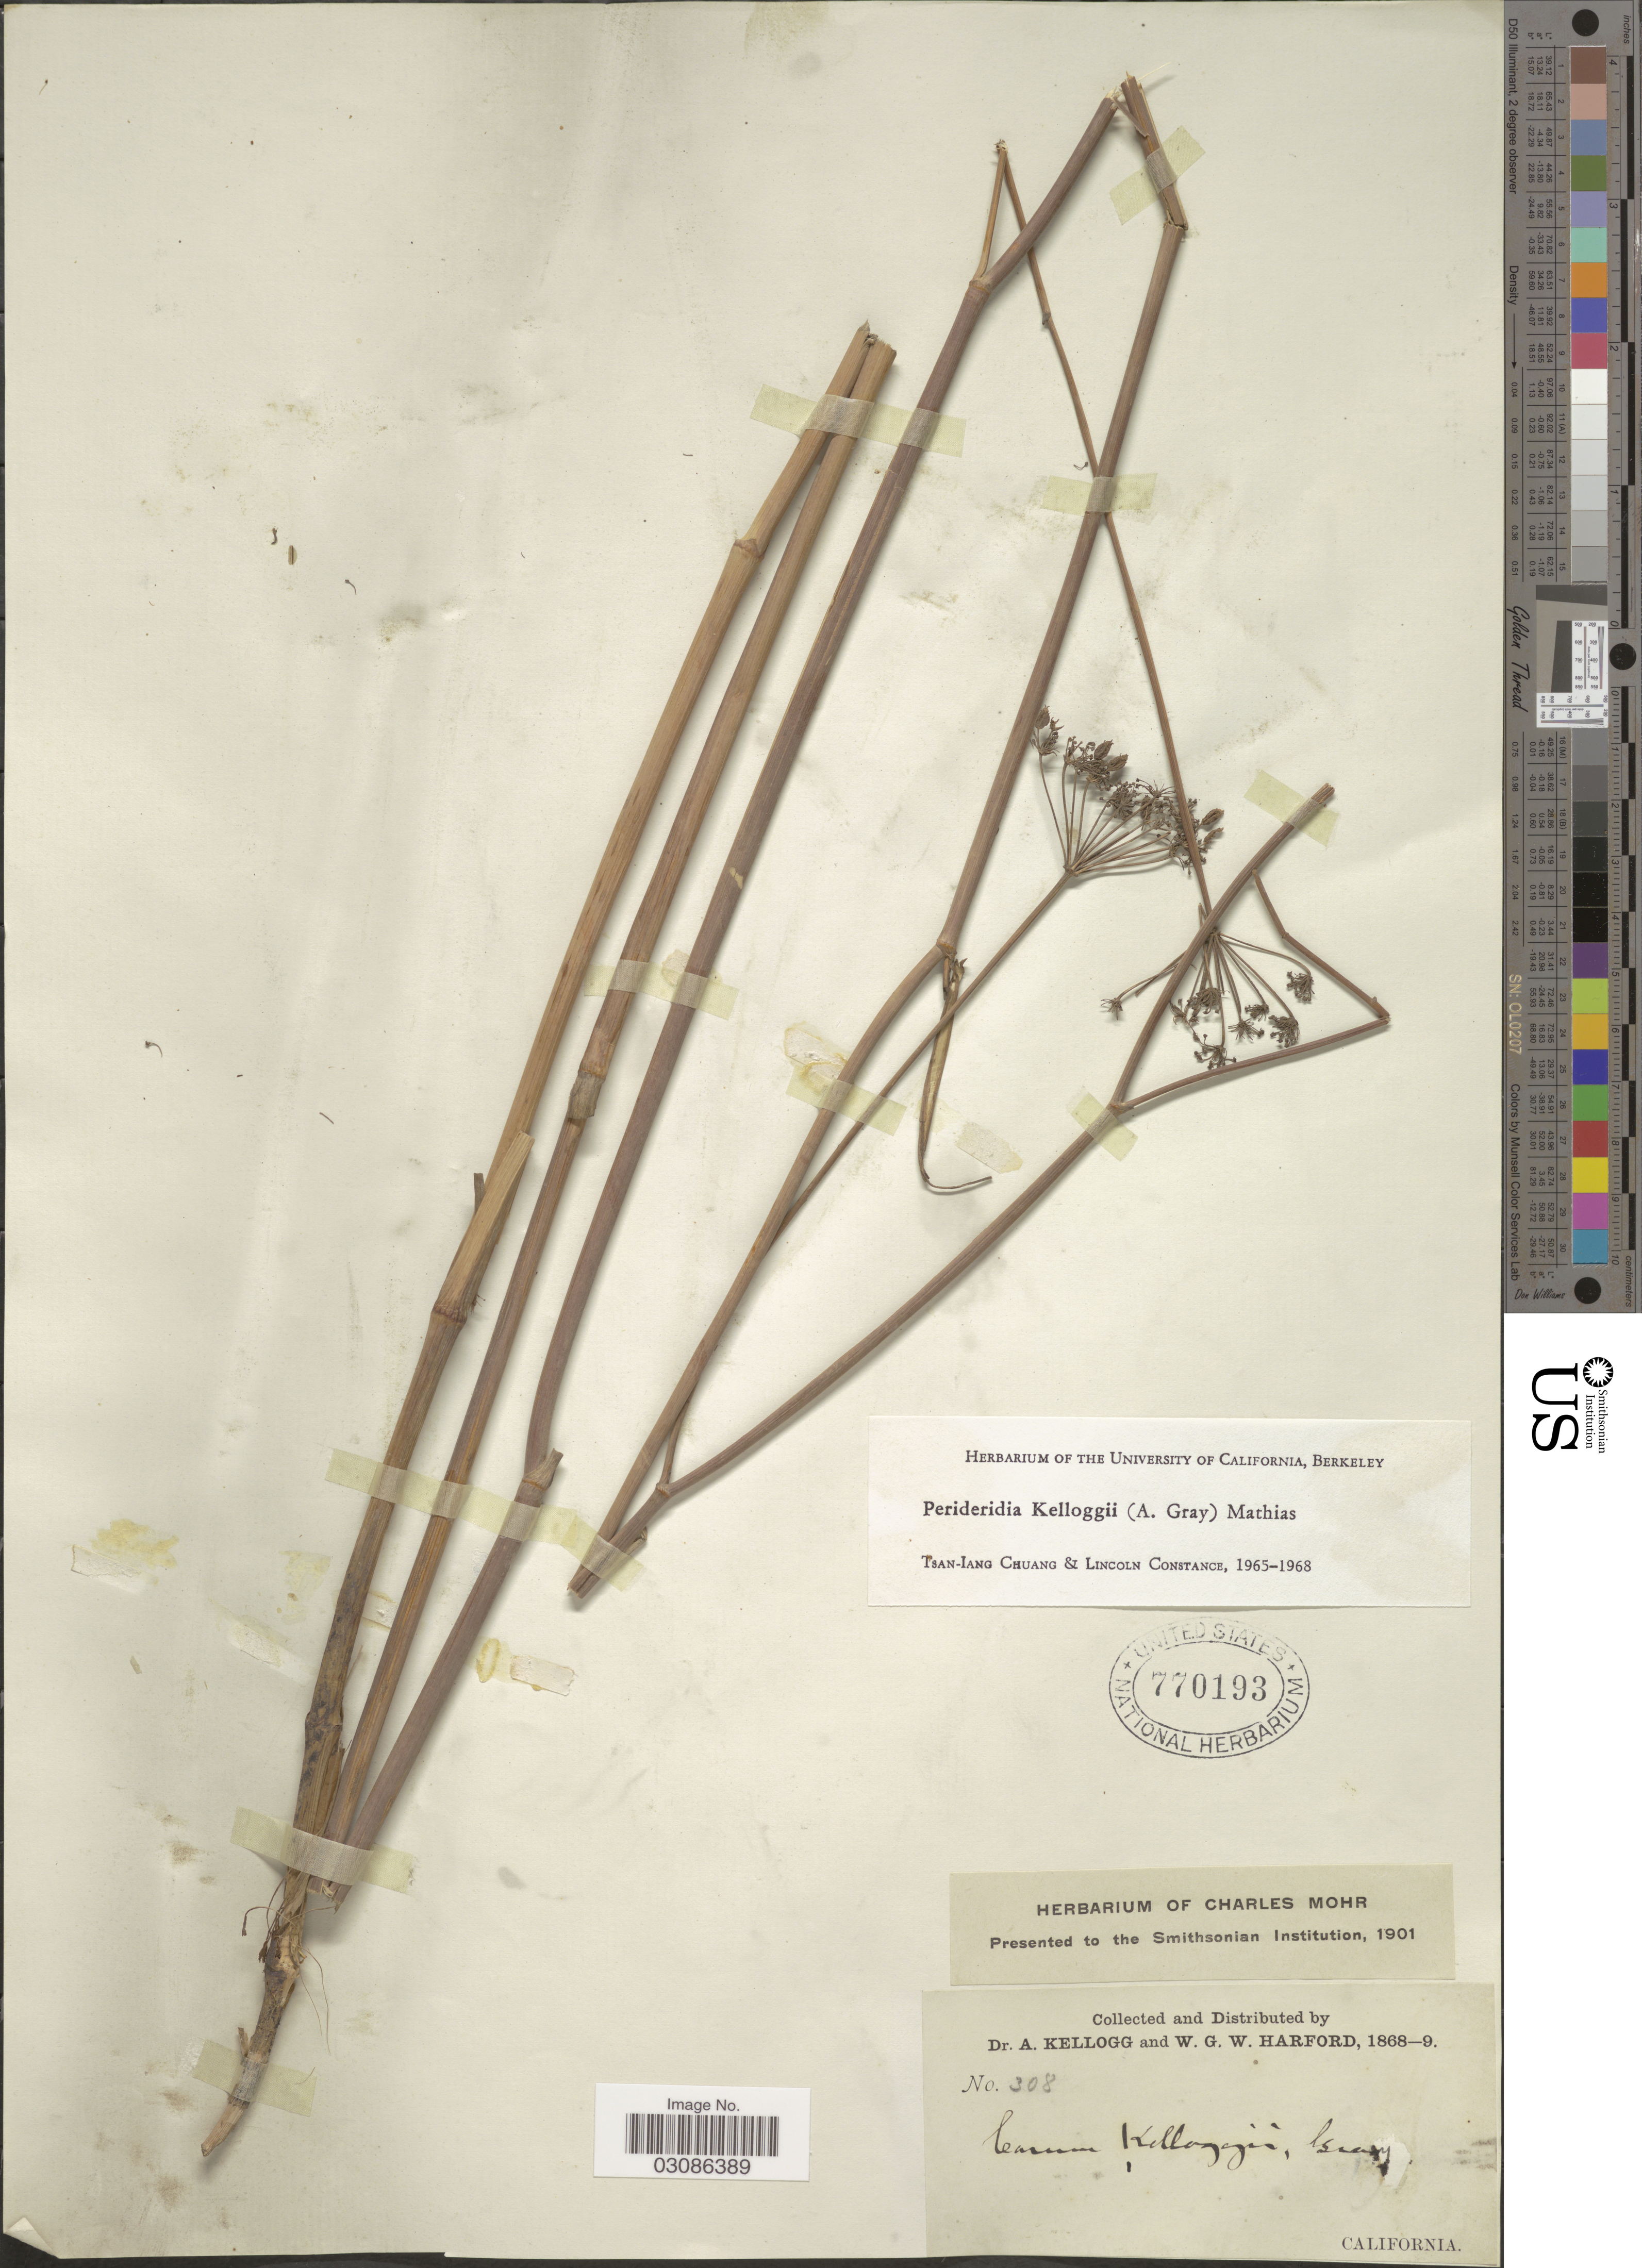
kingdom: Plantae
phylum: Tracheophyta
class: Magnoliopsida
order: Apiales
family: Apiaceae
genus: Perideridia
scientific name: Perideridia kelloggii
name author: (A. Gray) Mathias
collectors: A. Kellogg & W. G. W. Harford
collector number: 308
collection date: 1868/1869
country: United States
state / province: California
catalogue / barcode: US 770193